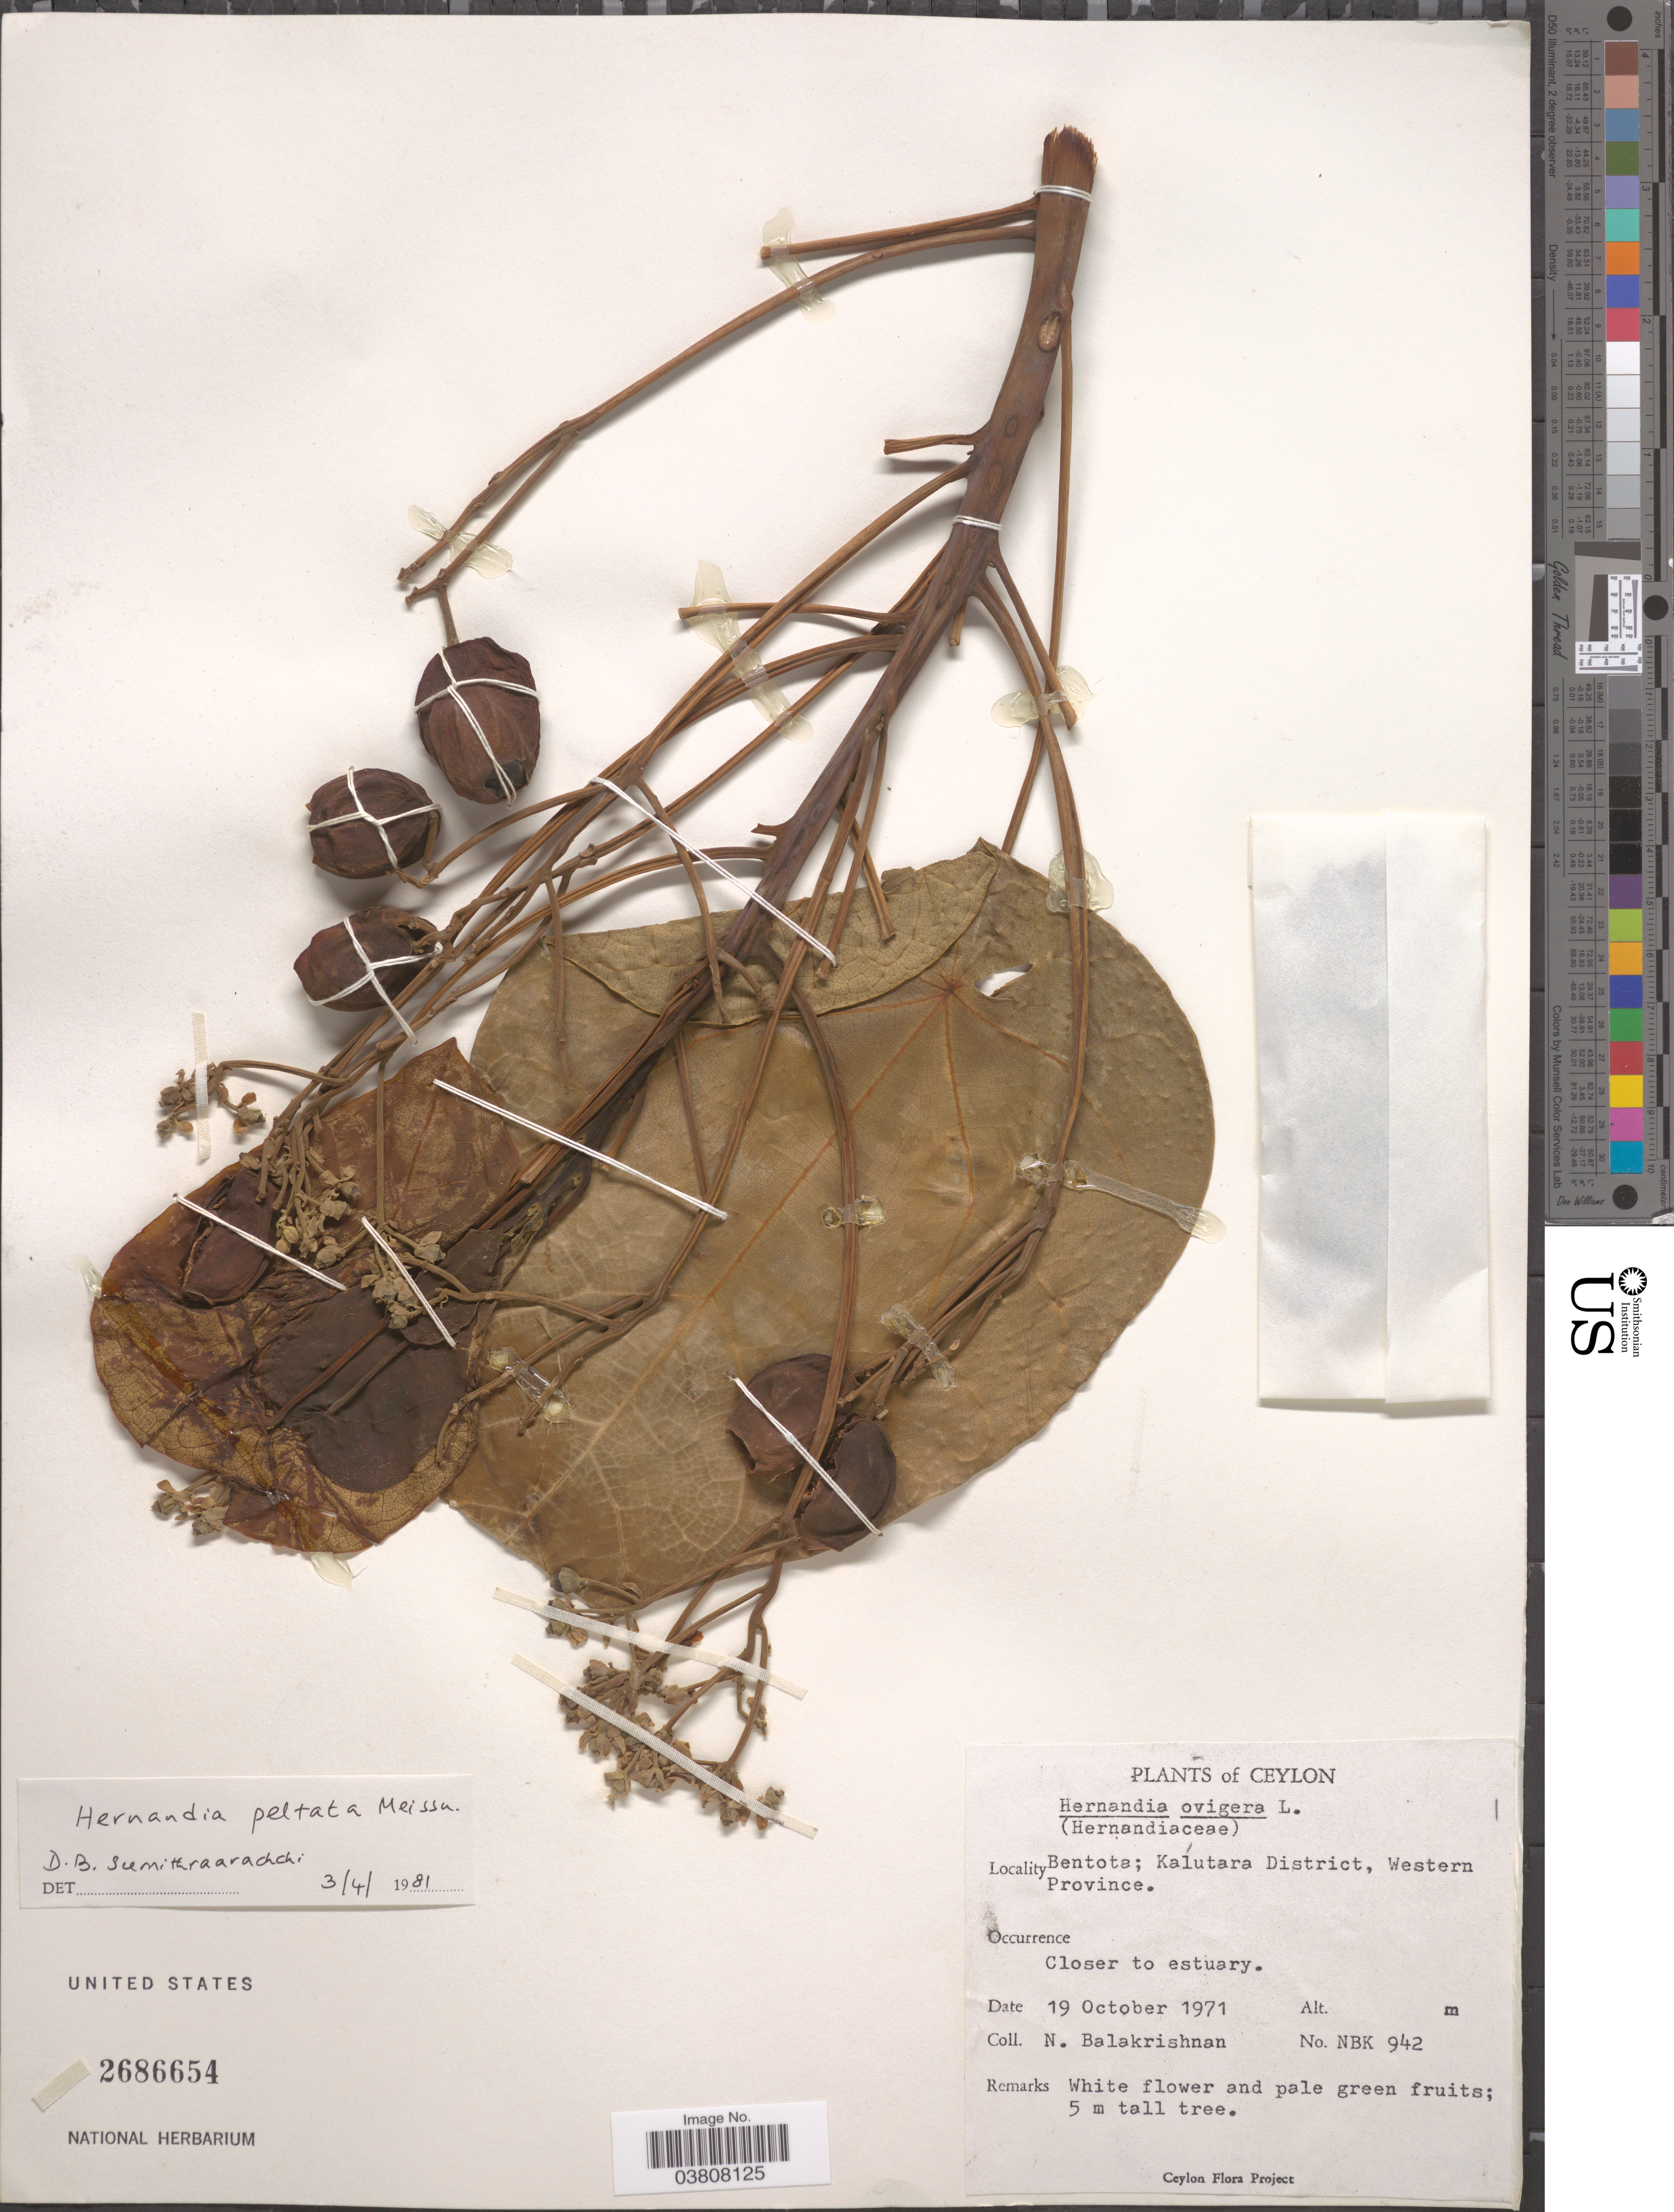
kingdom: Plantae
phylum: Tracheophyta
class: Magnoliopsida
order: Laurales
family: Hernandiaceae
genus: Hernandia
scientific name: Hernandia nymphaeifolia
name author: (C. Presl) Kubitzki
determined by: Strong, Mark T., (BOT), Smithsonian Institution - National Museum of Natural History (UNITED STATES)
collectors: N. Balakrishnan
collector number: NBK942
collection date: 1971-10-19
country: Sri Lanka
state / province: Western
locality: Ceylon. Bentota; Kalutara District, Western Province.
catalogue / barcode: US 2686654